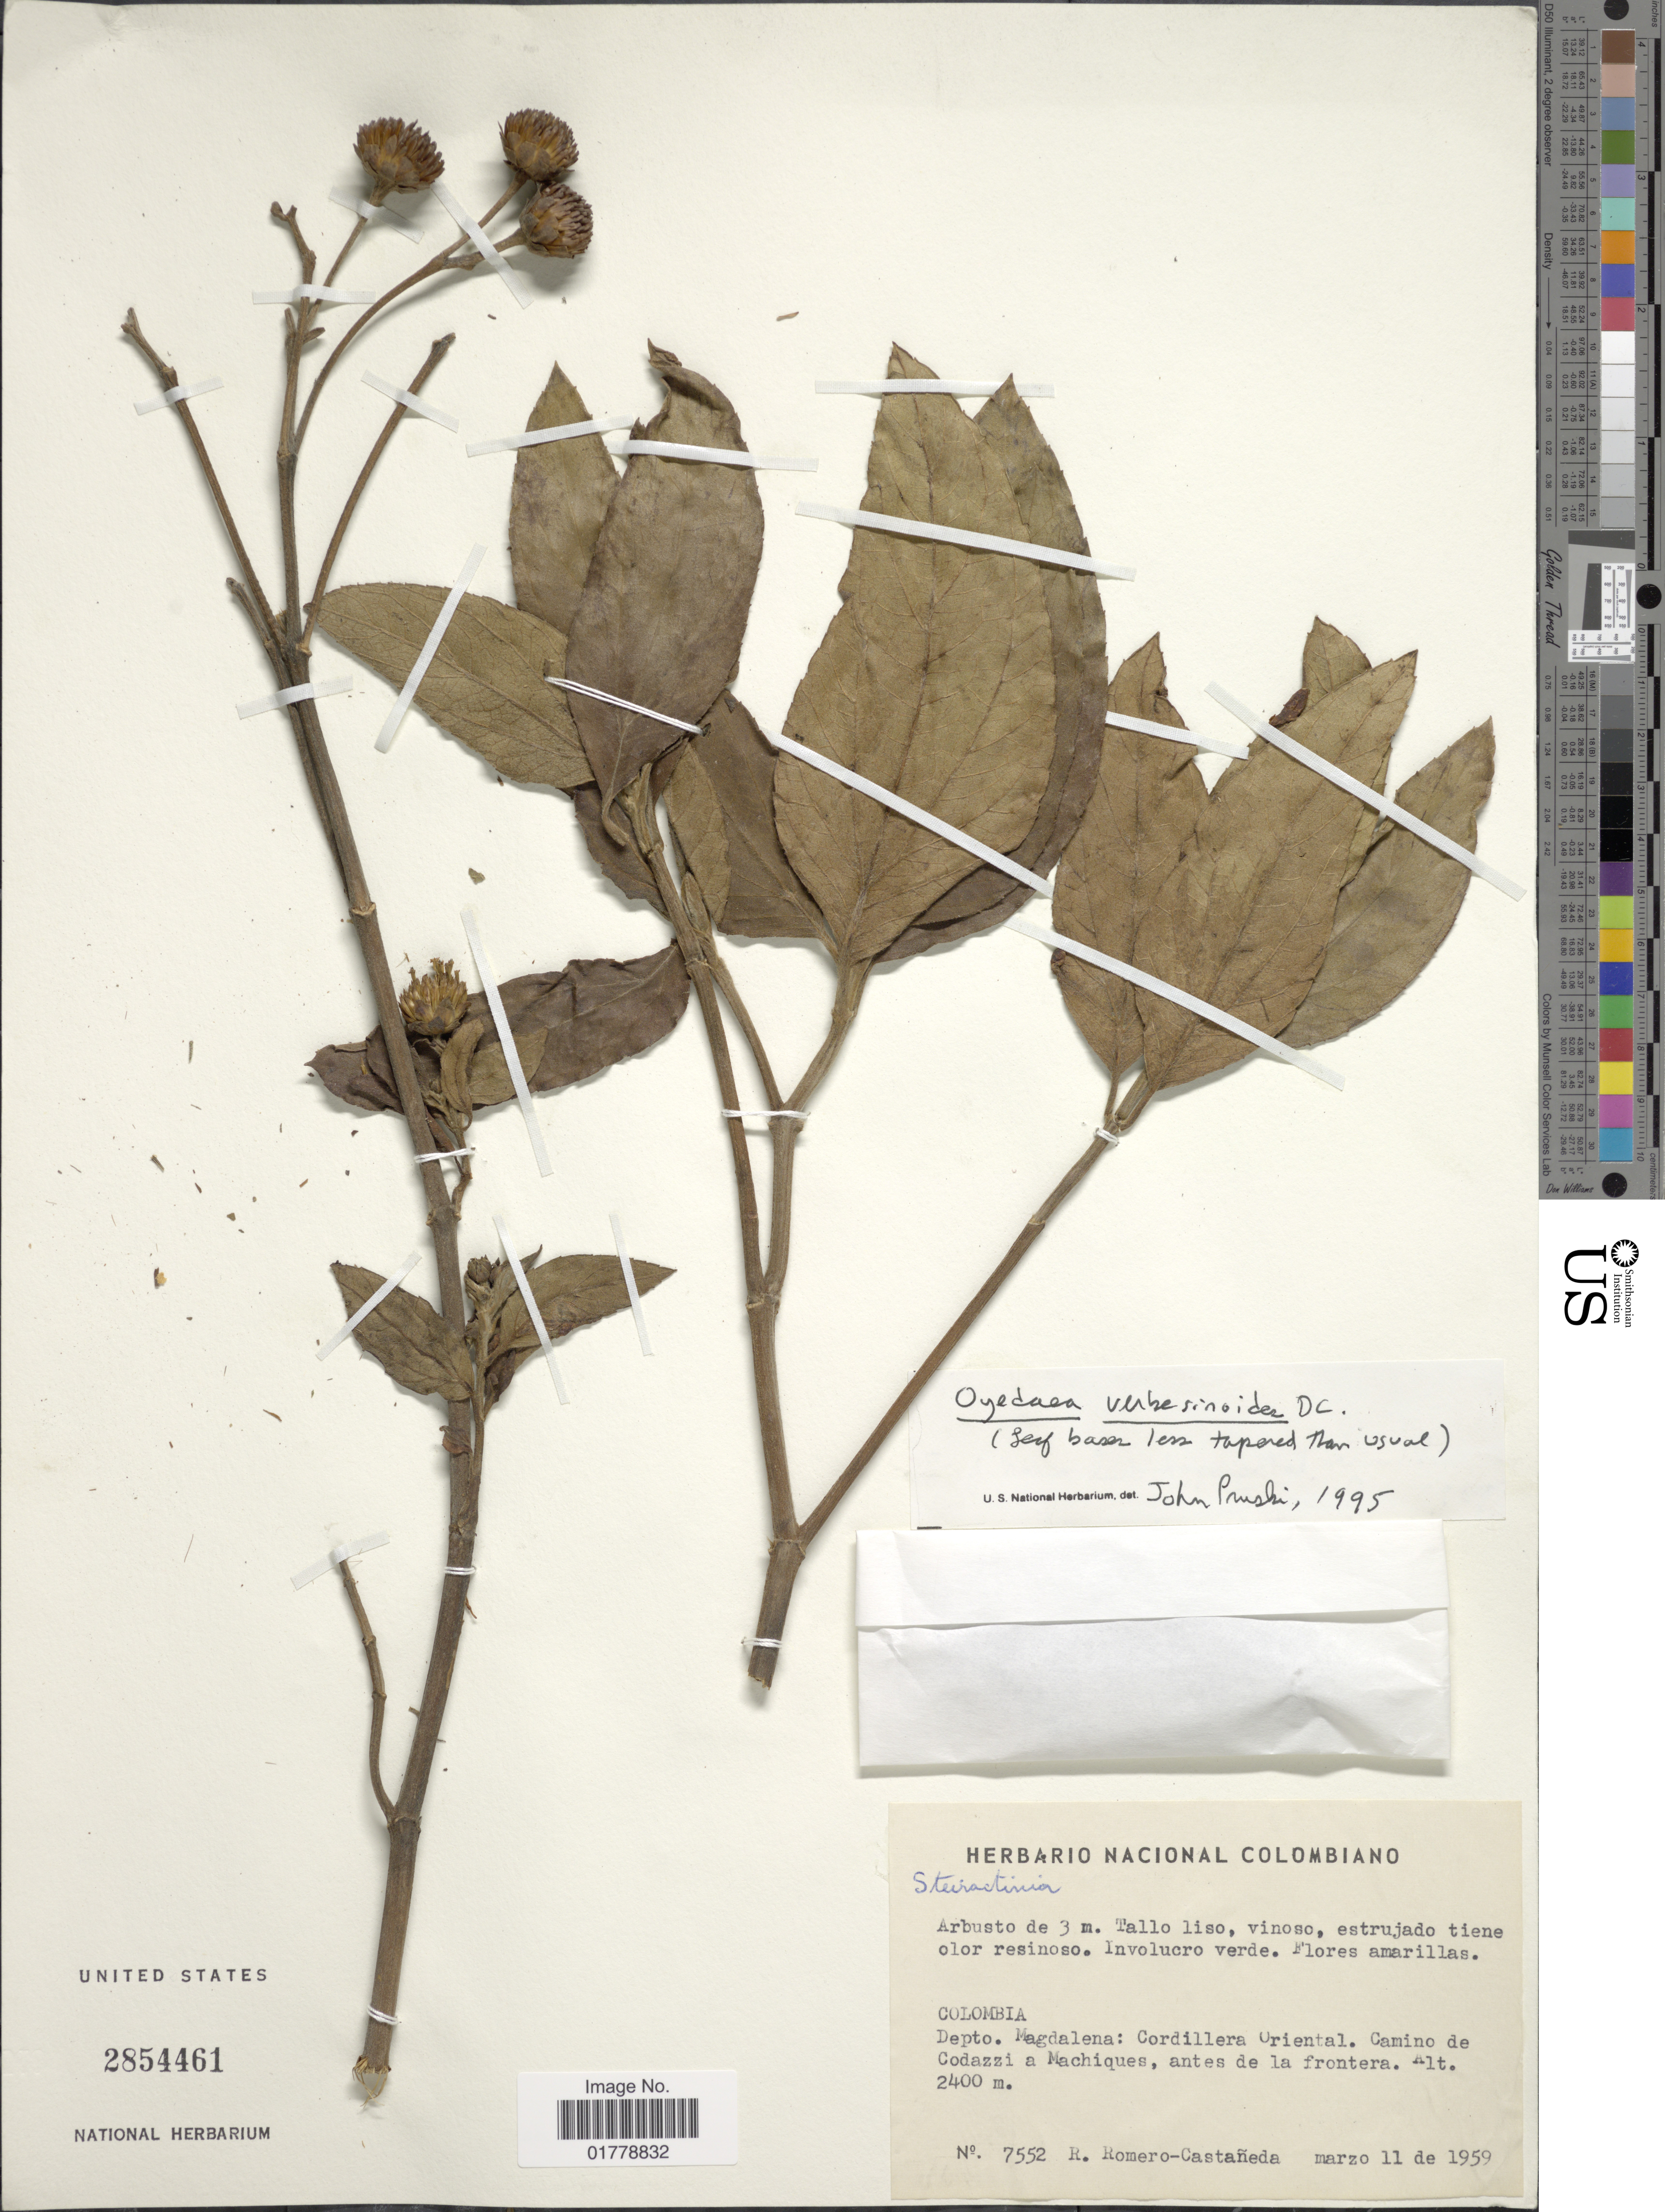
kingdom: Plantae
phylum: Tracheophyta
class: Magnoliopsida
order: Asterales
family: Asteraceae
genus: Oyedaea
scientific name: Oyedaea verbesinoides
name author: DC.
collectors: R. Romero Castañeda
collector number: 7552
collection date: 1959-03-11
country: Colombia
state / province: Magdalena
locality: Depto. Magdalena: Cordillera Oriental. Camino de Codazzi a Machiques, antes de la frontera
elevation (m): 2400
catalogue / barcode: US 2854461